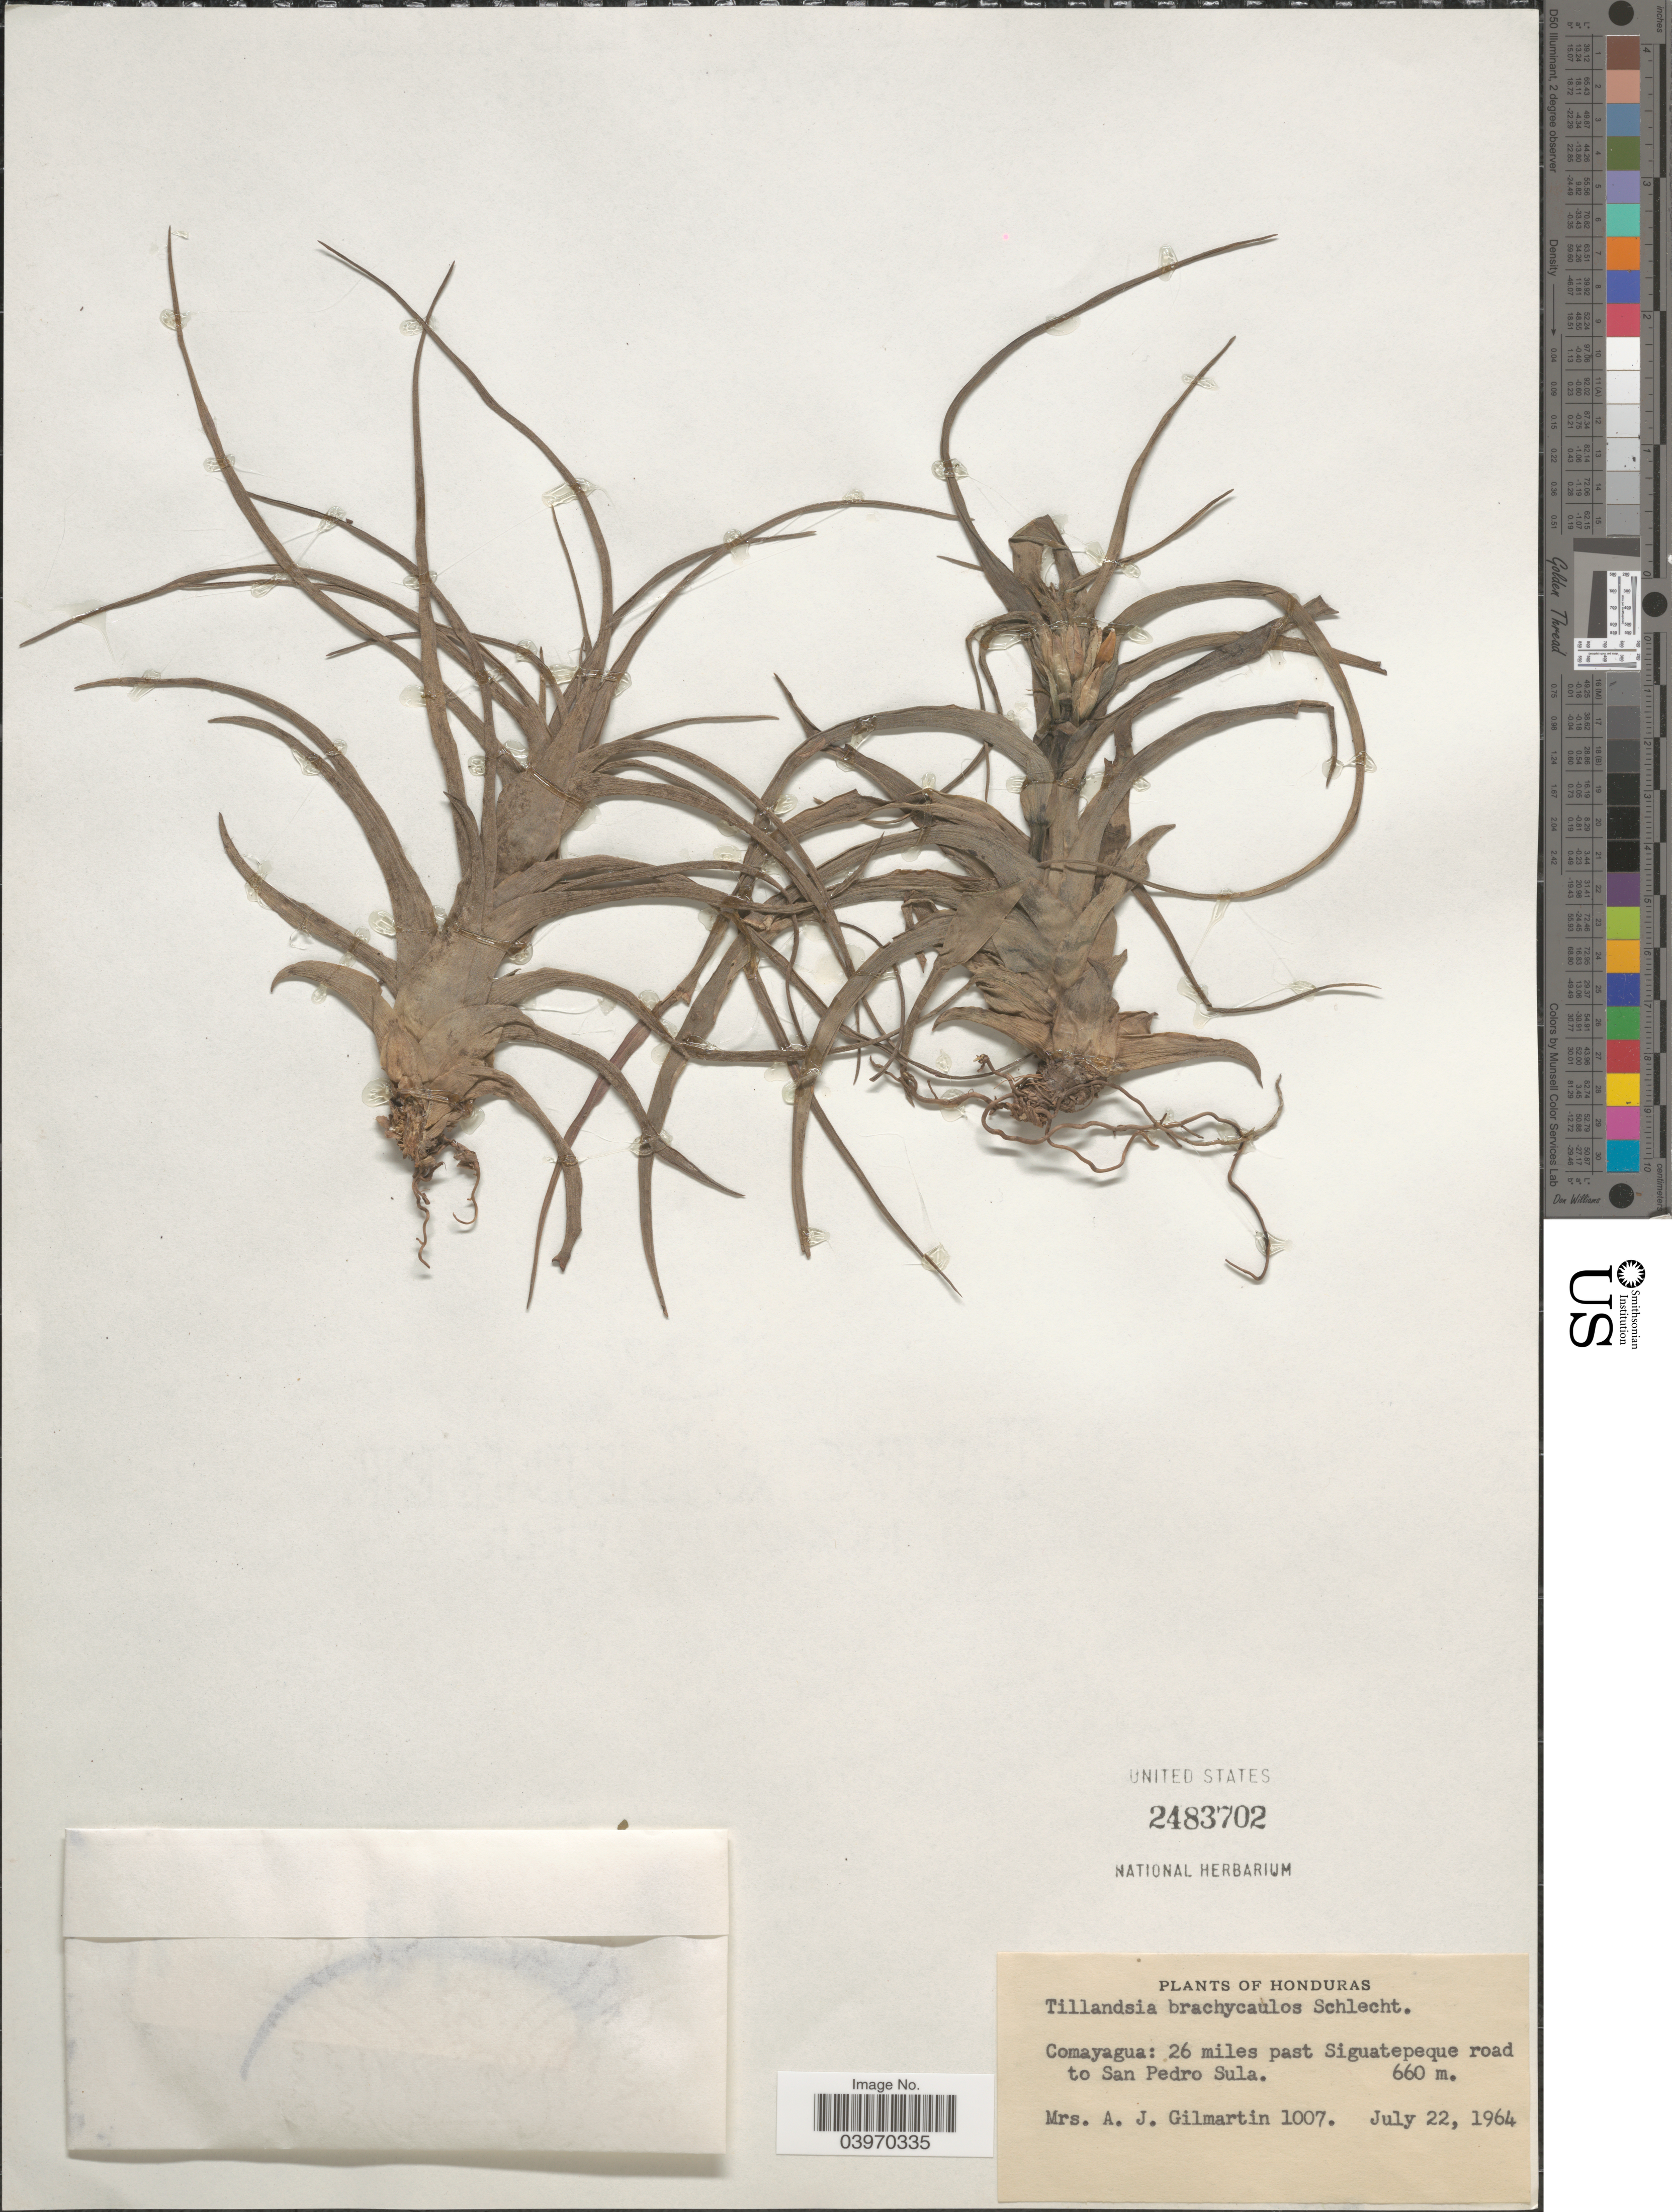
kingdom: Plantae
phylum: Tracheophyta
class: Liliopsida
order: Poales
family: Bromeliaceae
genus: Tillandsia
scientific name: Tillandsia brachycaulos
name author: Schltdl.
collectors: A. J. Gilmartin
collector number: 1007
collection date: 1964-07-22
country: Honduras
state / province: Comayagua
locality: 26 miles past Siguatepeque road to San Pedro Sula.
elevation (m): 660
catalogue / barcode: US 2483702